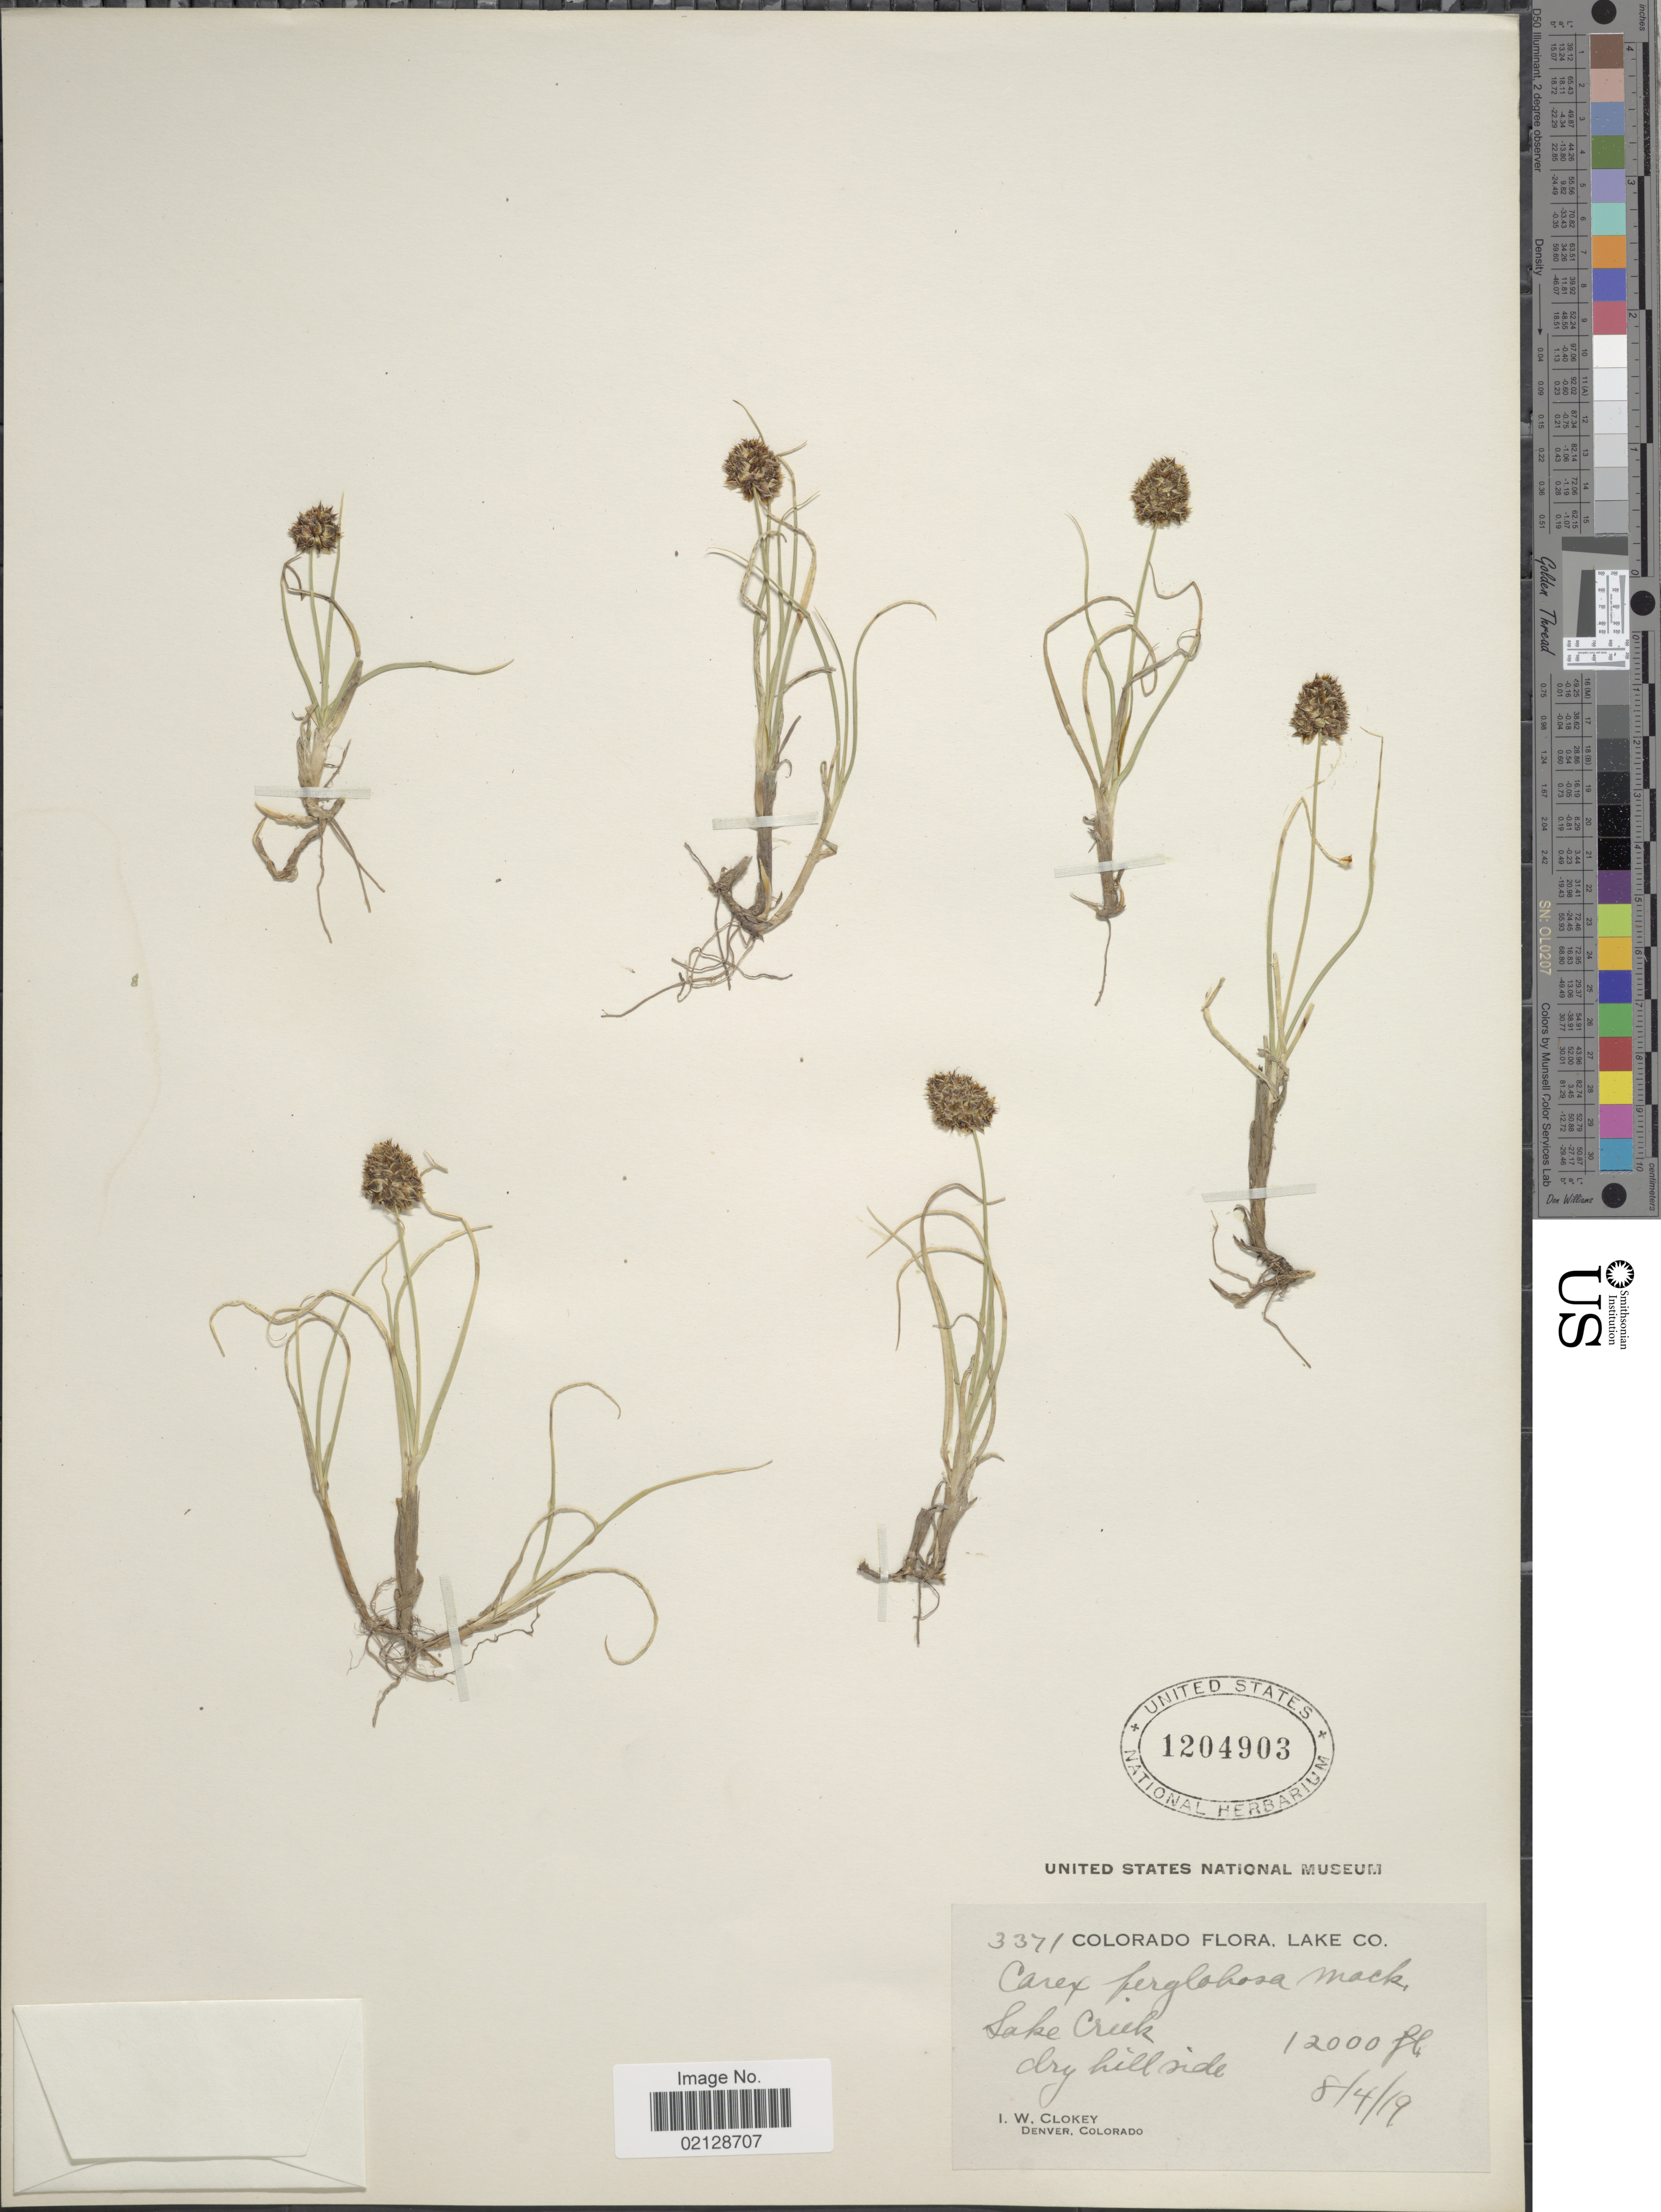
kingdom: Plantae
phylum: Tracheophyta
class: Liliopsida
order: Poales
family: Cyperaceae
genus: Carex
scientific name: Carex perglobosa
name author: Mack.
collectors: I. W. Clokey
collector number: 3371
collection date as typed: Transcribed d/m/y: 4/8/19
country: United States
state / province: Colorado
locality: Colorado, Lake Co., Lake Creek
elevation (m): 3658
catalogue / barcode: US 1204903